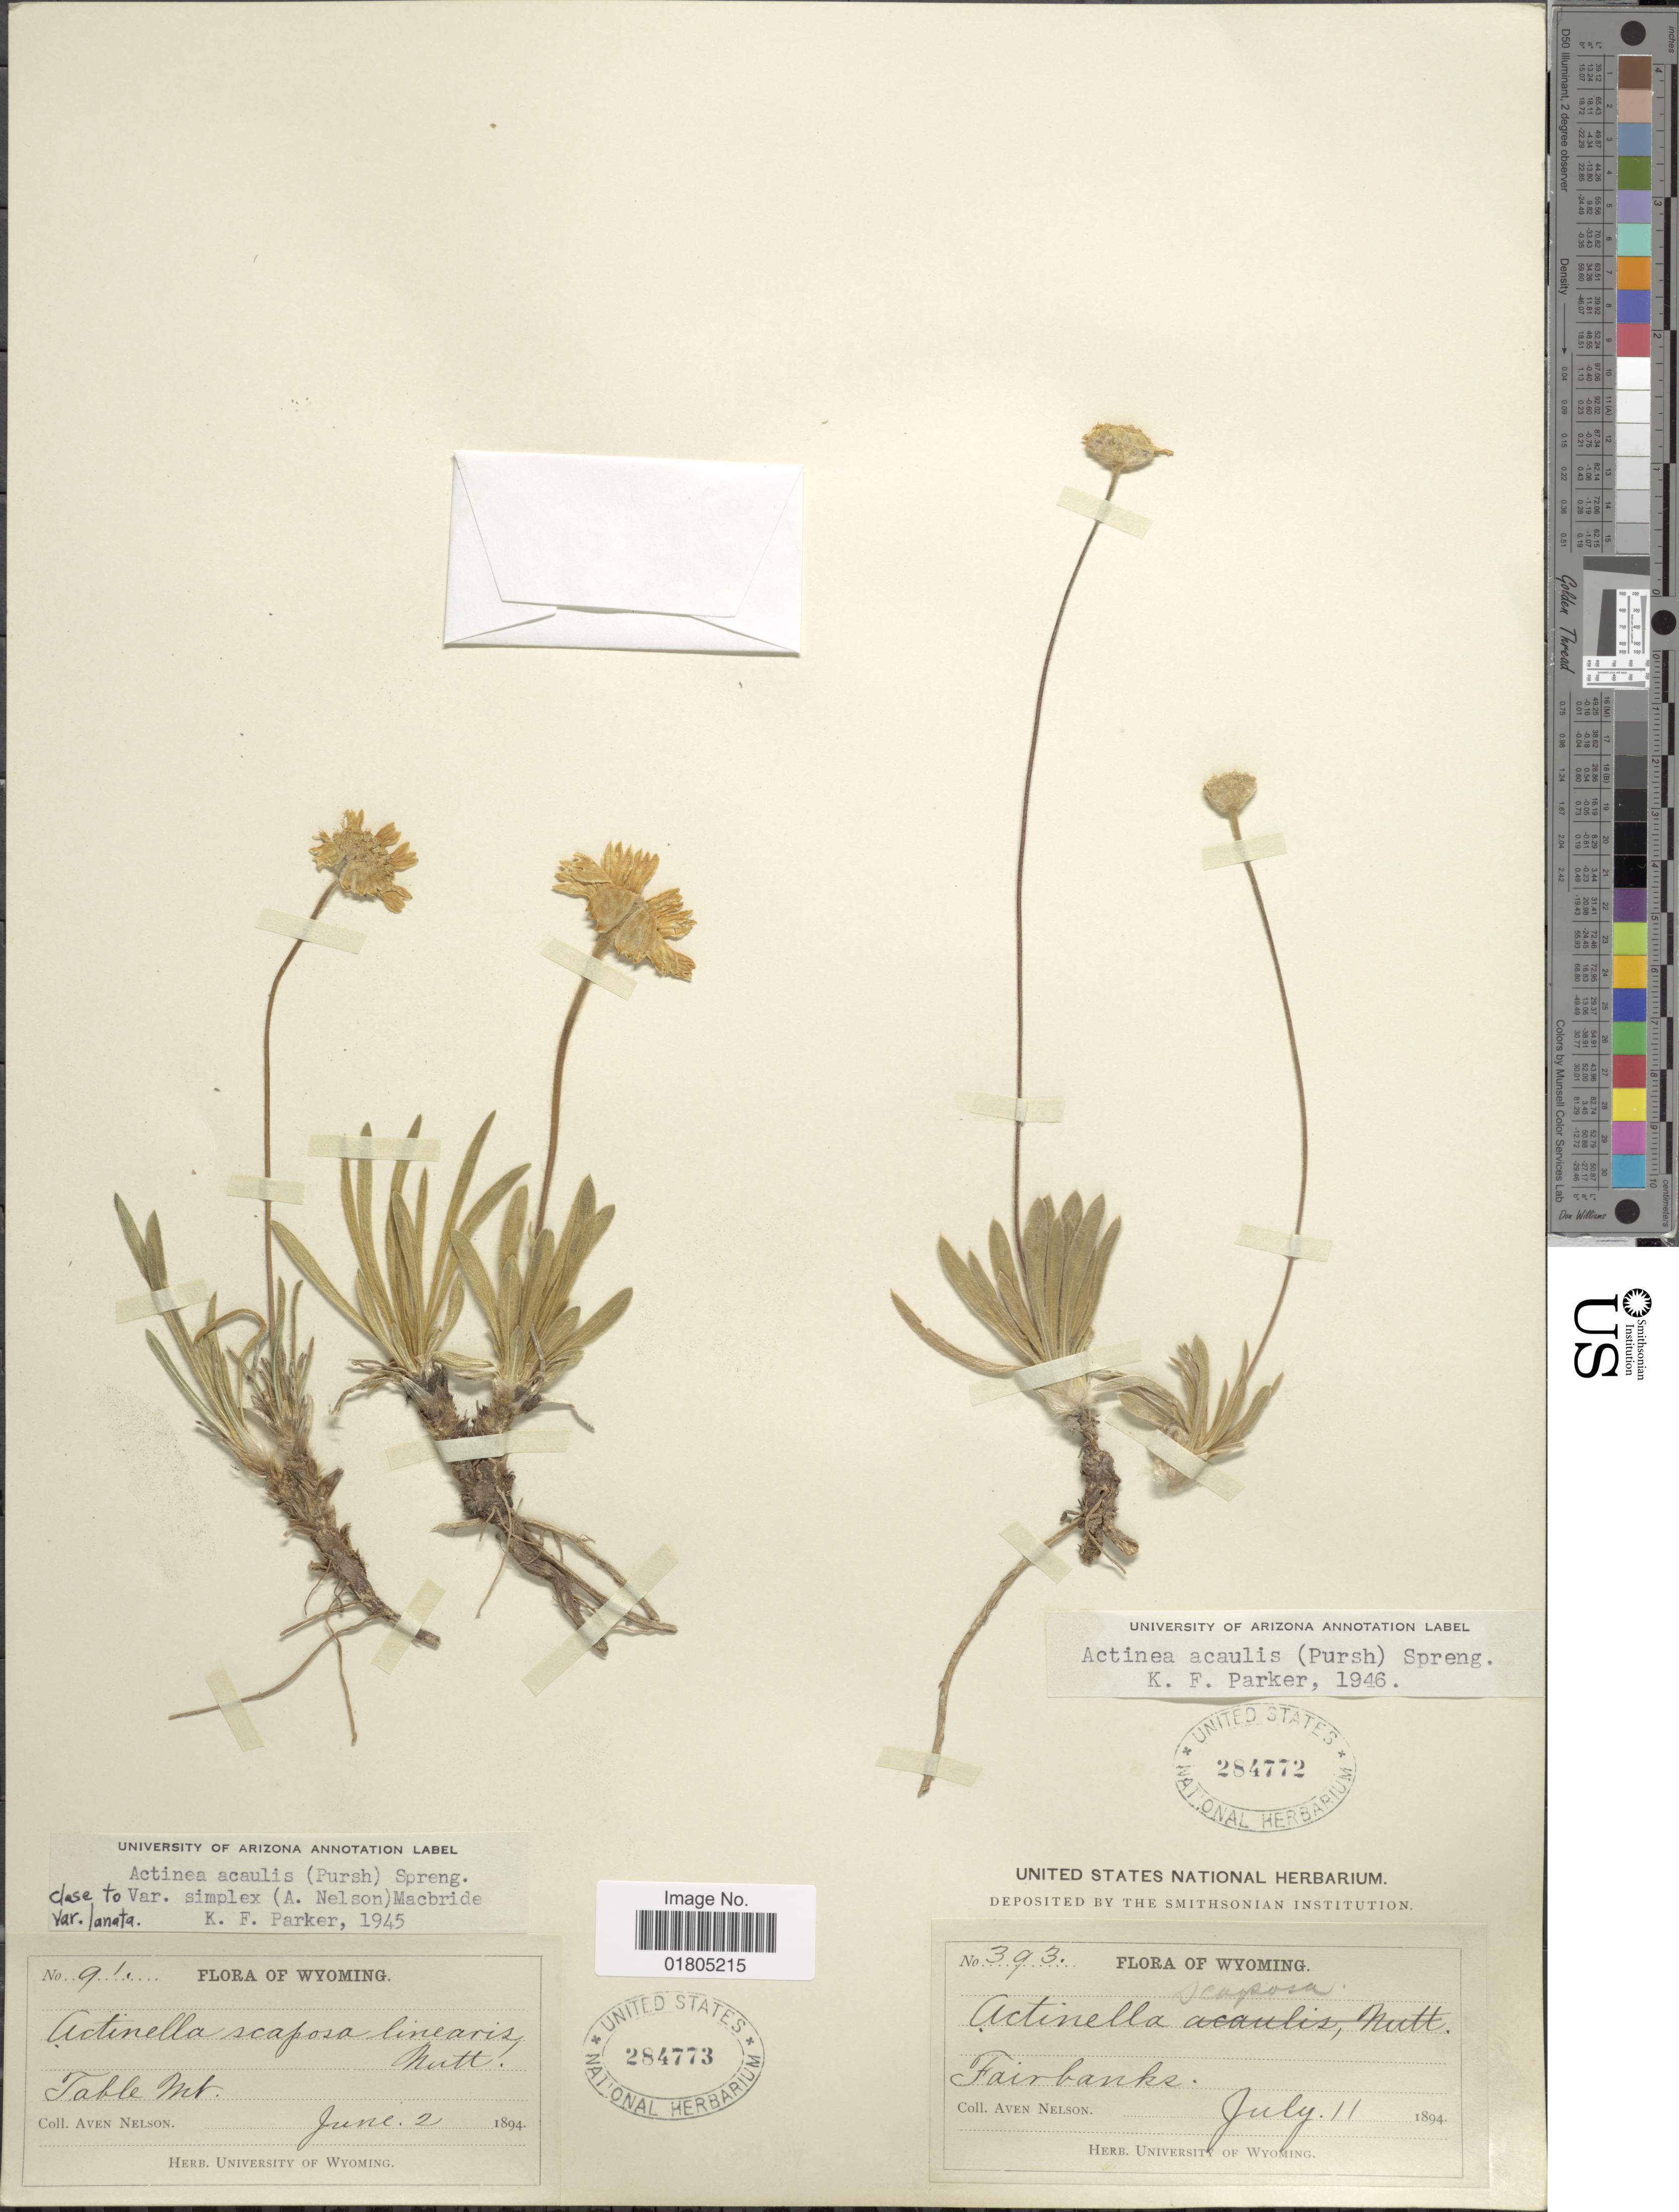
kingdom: Plantae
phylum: Tracheophyta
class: Magnoliopsida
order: Asterales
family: Asteraceae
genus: Actinea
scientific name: Actinea acaulis var. simplex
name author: (A. Nelson) J.F. Macbr.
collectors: A. Nelson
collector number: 91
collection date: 1894-06-02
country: United States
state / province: Wyoming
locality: Table Mt.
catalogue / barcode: US 284773